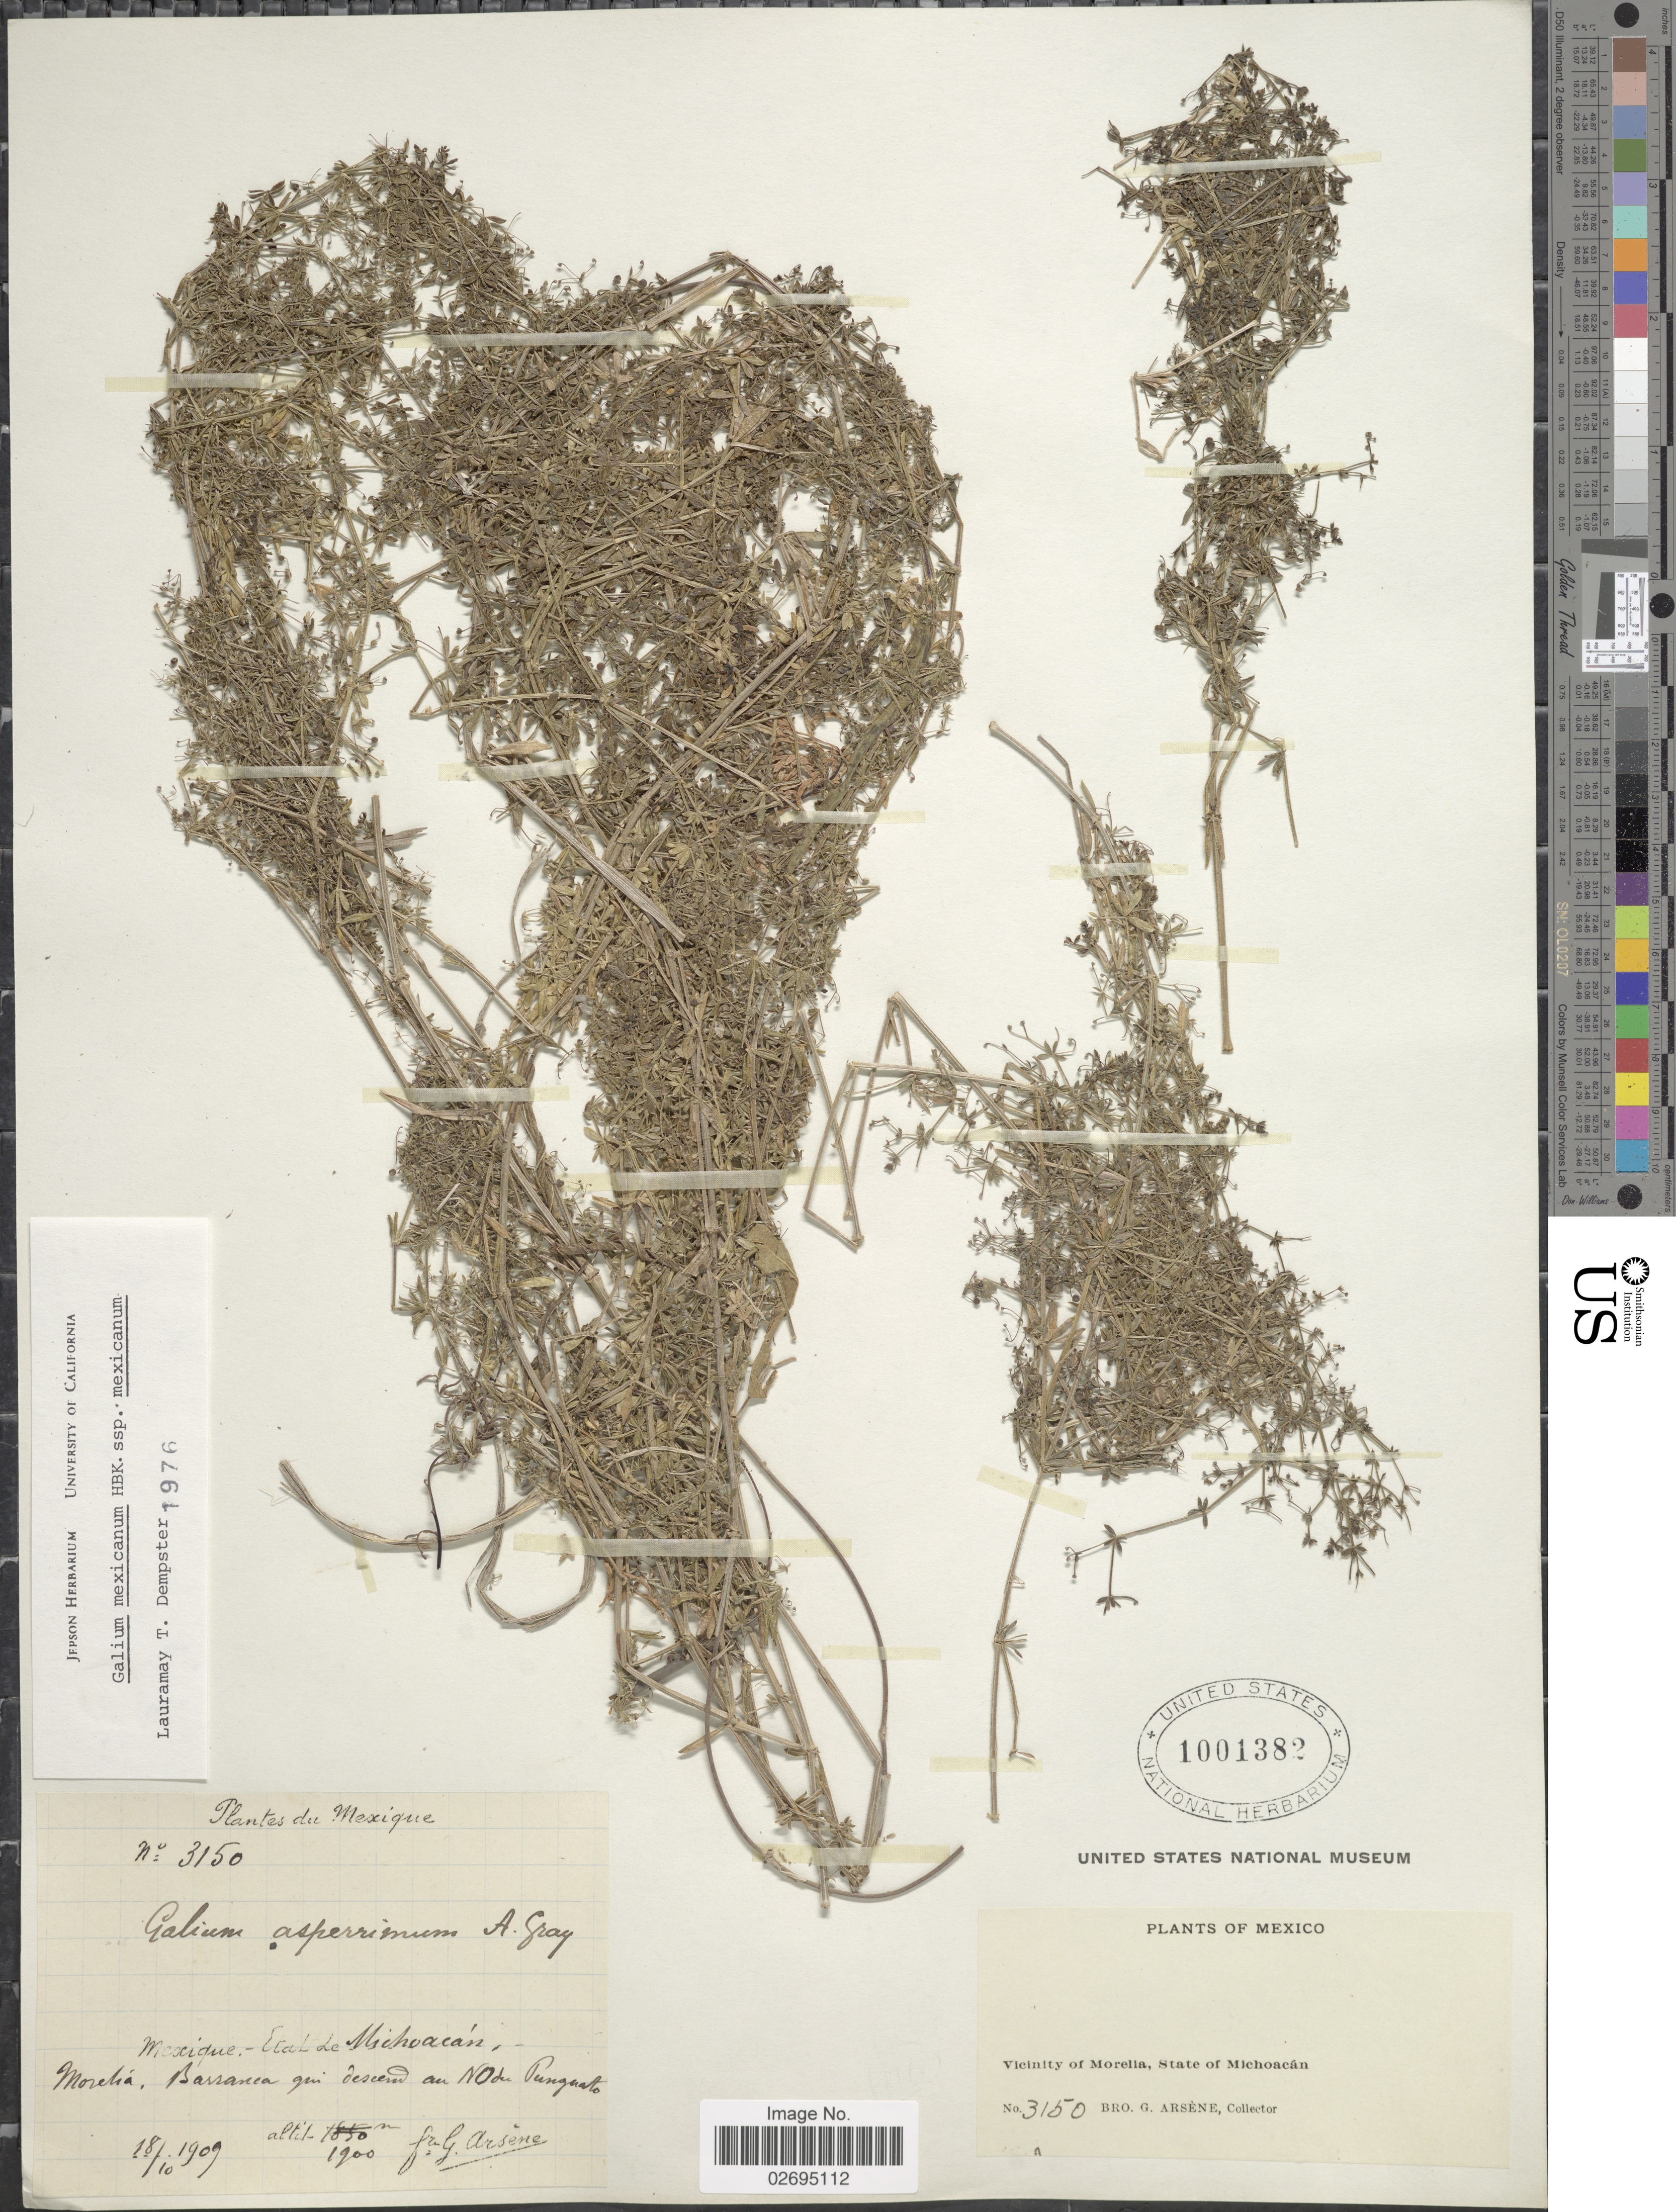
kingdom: Plantae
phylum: Tracheophyta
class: Magnoliopsida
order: Gentianales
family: Rubiaceae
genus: Galium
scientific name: Galium mexicanum subsp. mexicanum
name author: Kunth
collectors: Bro. G. Arsène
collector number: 3150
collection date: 1909-10-18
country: Mexico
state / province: Michoacán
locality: Barranca que descend au NO du Punguato [Canyon that descends NW from Punhuato] -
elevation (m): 1900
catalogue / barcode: US 1001382